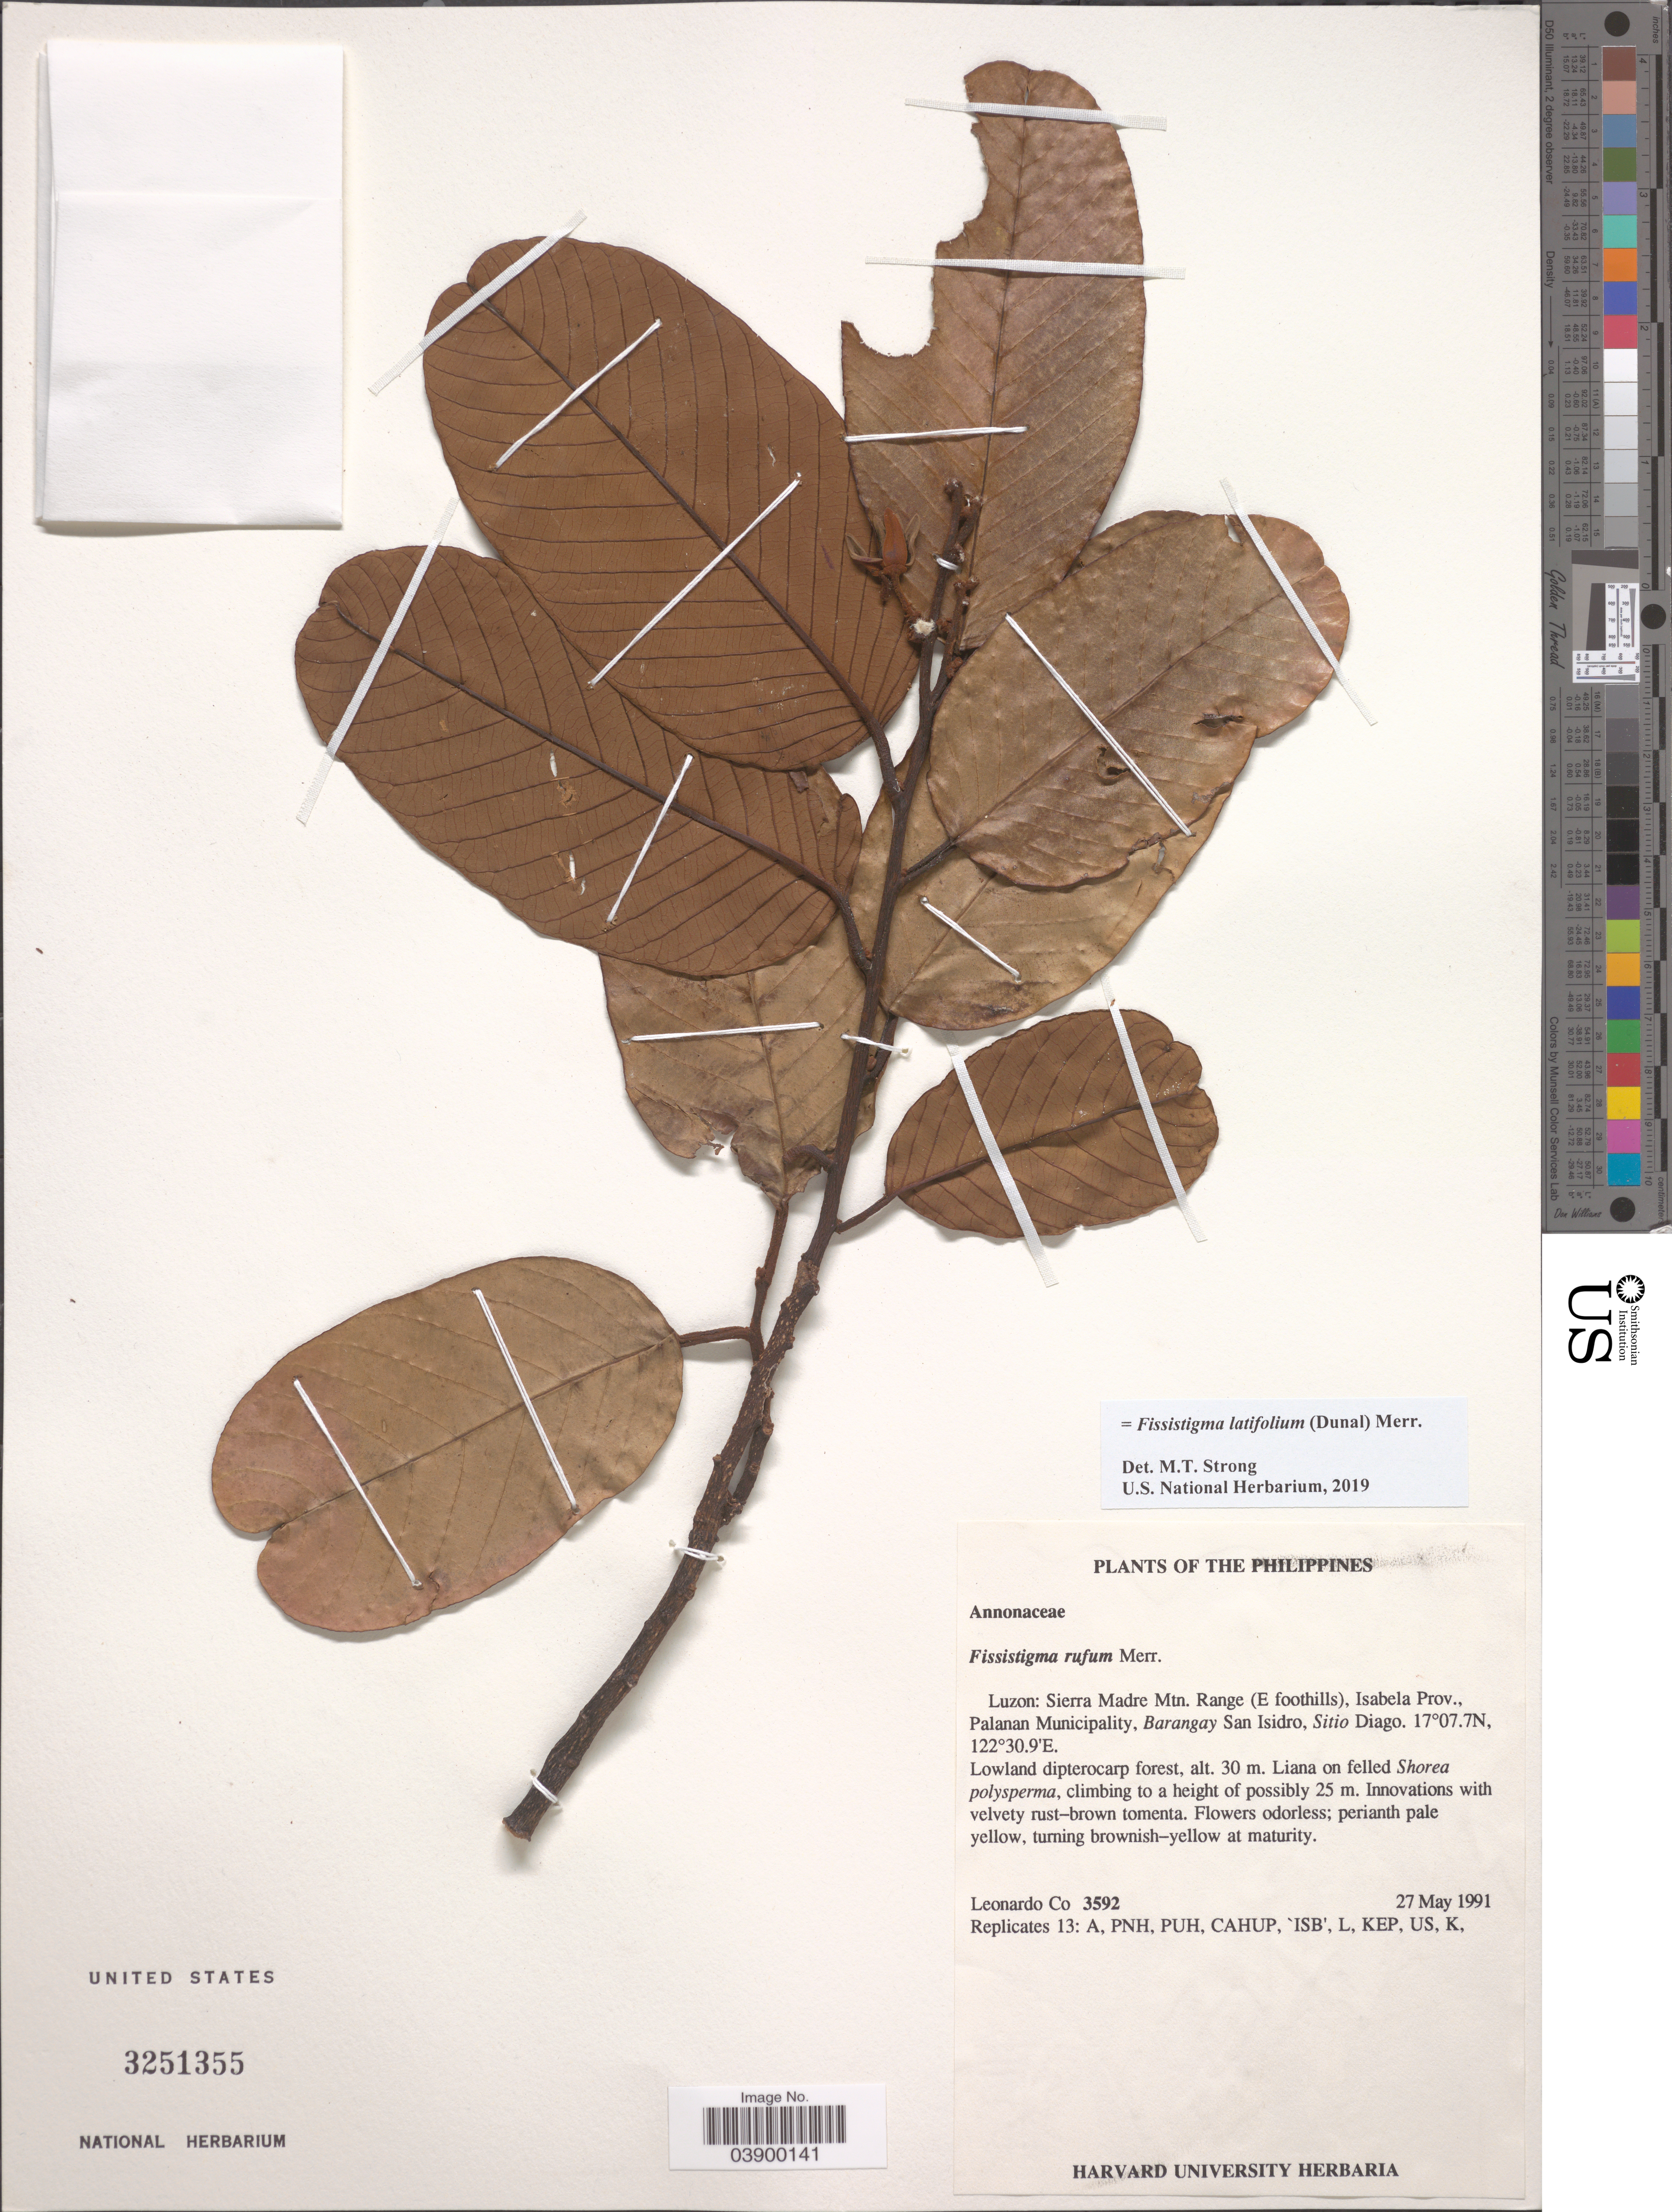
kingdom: Plantae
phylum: Tracheophyta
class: Magnoliopsida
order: Magnoliales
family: Annonaceae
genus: Fissistigma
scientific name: Fissistigma latifolium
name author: (Dunal) Merr.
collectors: L. Co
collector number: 3592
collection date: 1991-05-27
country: Philippines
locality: Luzon: Sierra Madre Mtn. Range (E foothills), Isabela Prov., Palanan Municipality, Barangay San Isidro, Sitio Diago.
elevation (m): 30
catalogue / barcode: US 3251355